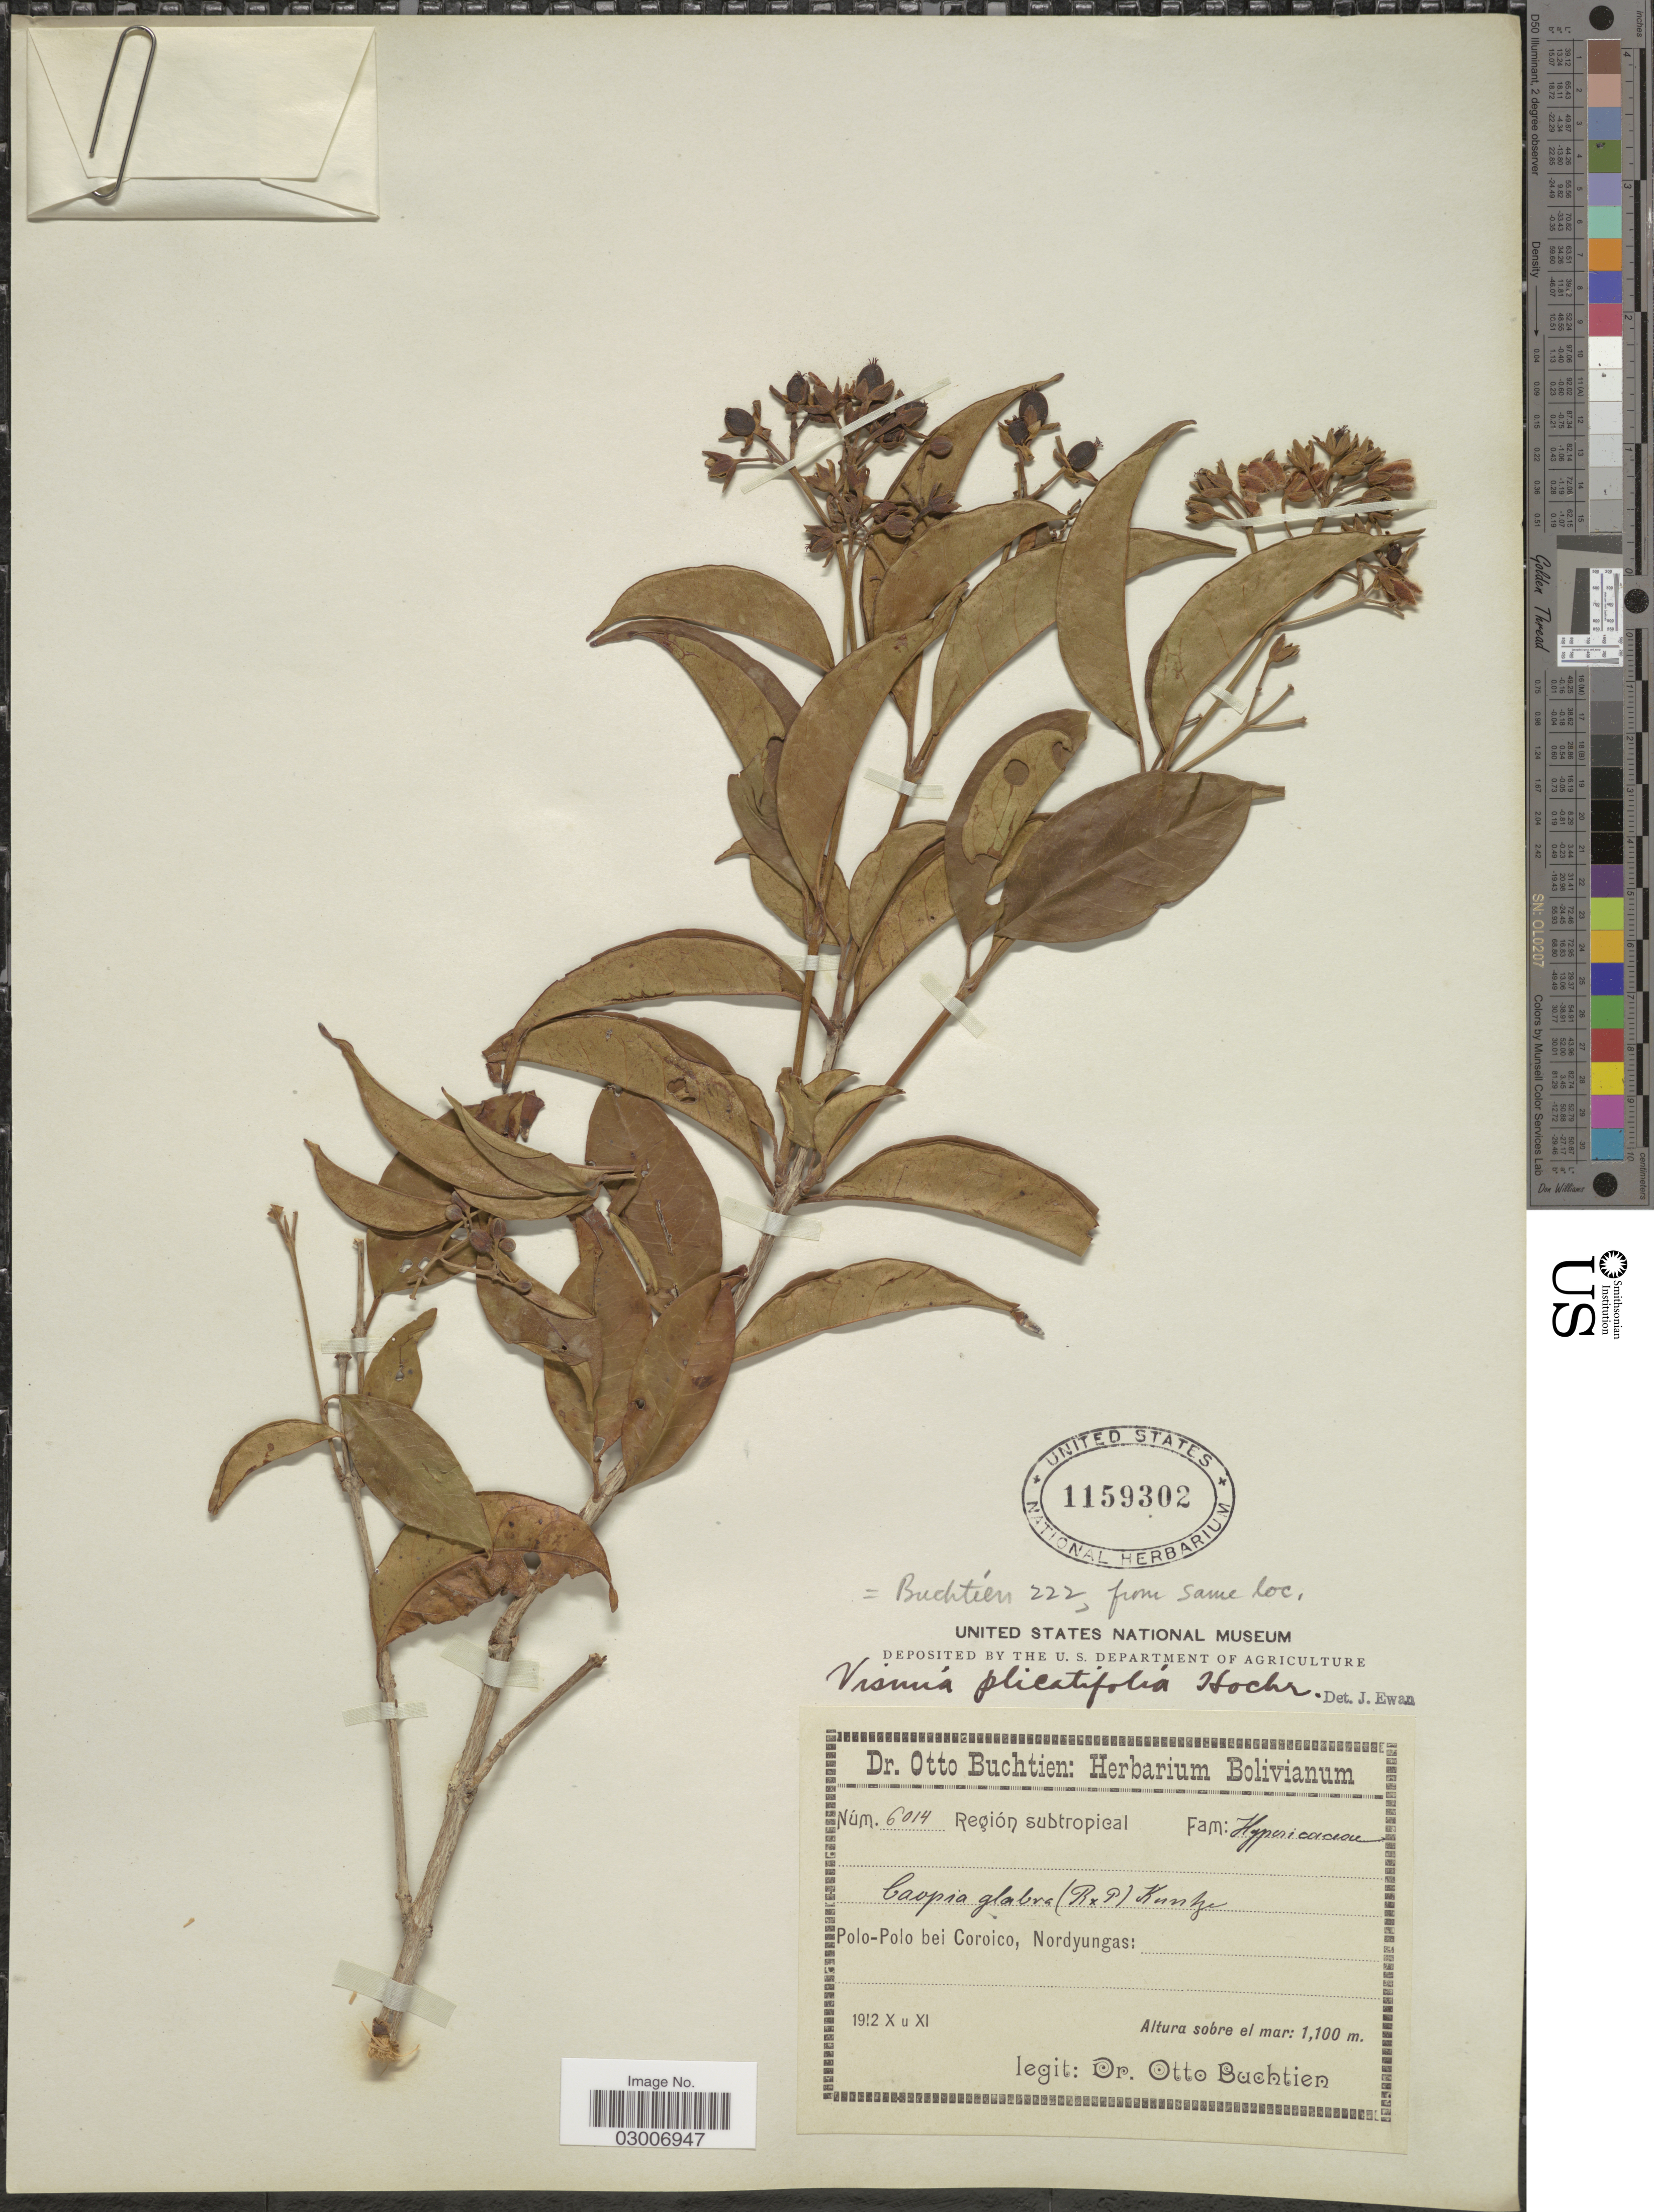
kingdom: Plantae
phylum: Tracheophyta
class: Magnoliopsida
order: Malpighiales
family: Hypericaceae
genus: Vismia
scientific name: Vismia plicatifolia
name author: Hochr.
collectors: O. Buchtien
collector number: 6014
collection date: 1912-10/1912-11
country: Bolivia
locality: Región subtropical. Polo-Polo bei Coroico, Nordyungas.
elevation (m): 1100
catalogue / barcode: US 1159302